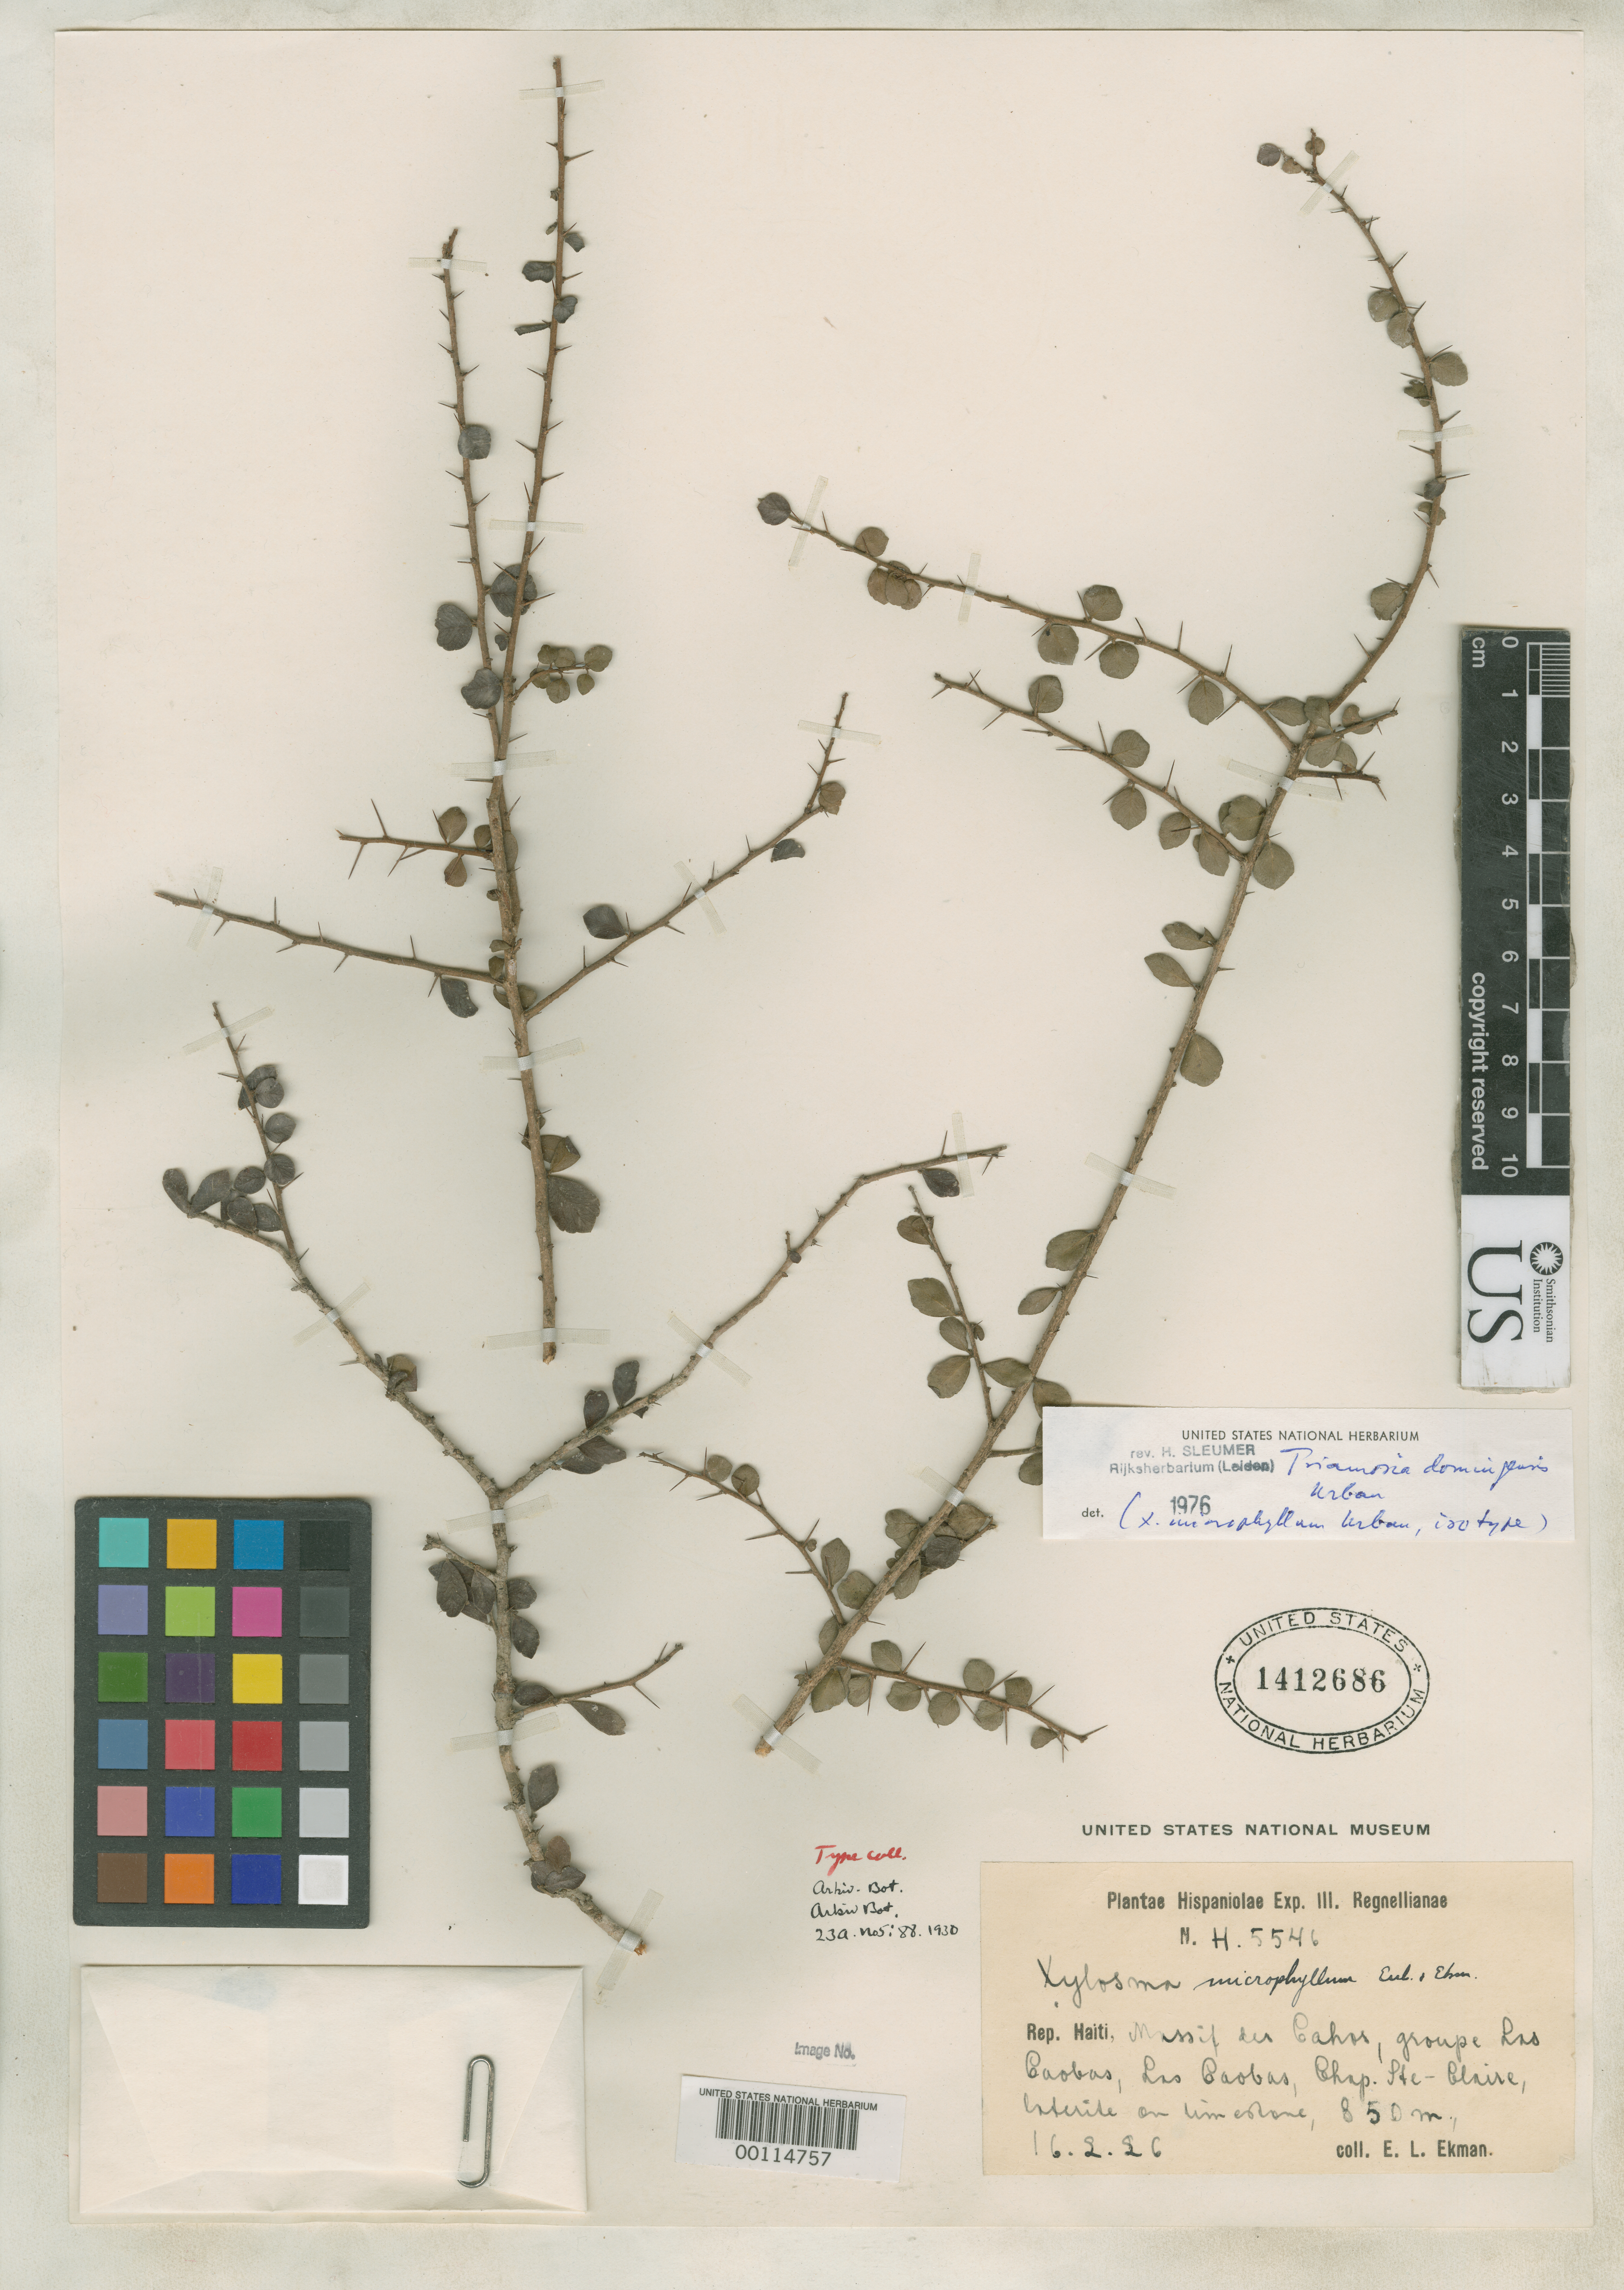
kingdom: Plantae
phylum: Tracheophyta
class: Magnoliopsida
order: Malpighiales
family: Salicaceae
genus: Xylosma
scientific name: Xylosma microphylla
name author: Urb. & Ekman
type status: Isotype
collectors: E. L. Ekman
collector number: H 5546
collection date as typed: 16 Feb 1926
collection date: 1926-02-16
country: Haiti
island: Hispaniola Island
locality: Massif des Cahos, groupe Las Caobas, Las Caobes, Chap. Ste.-Claire.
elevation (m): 850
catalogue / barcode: US 1412686